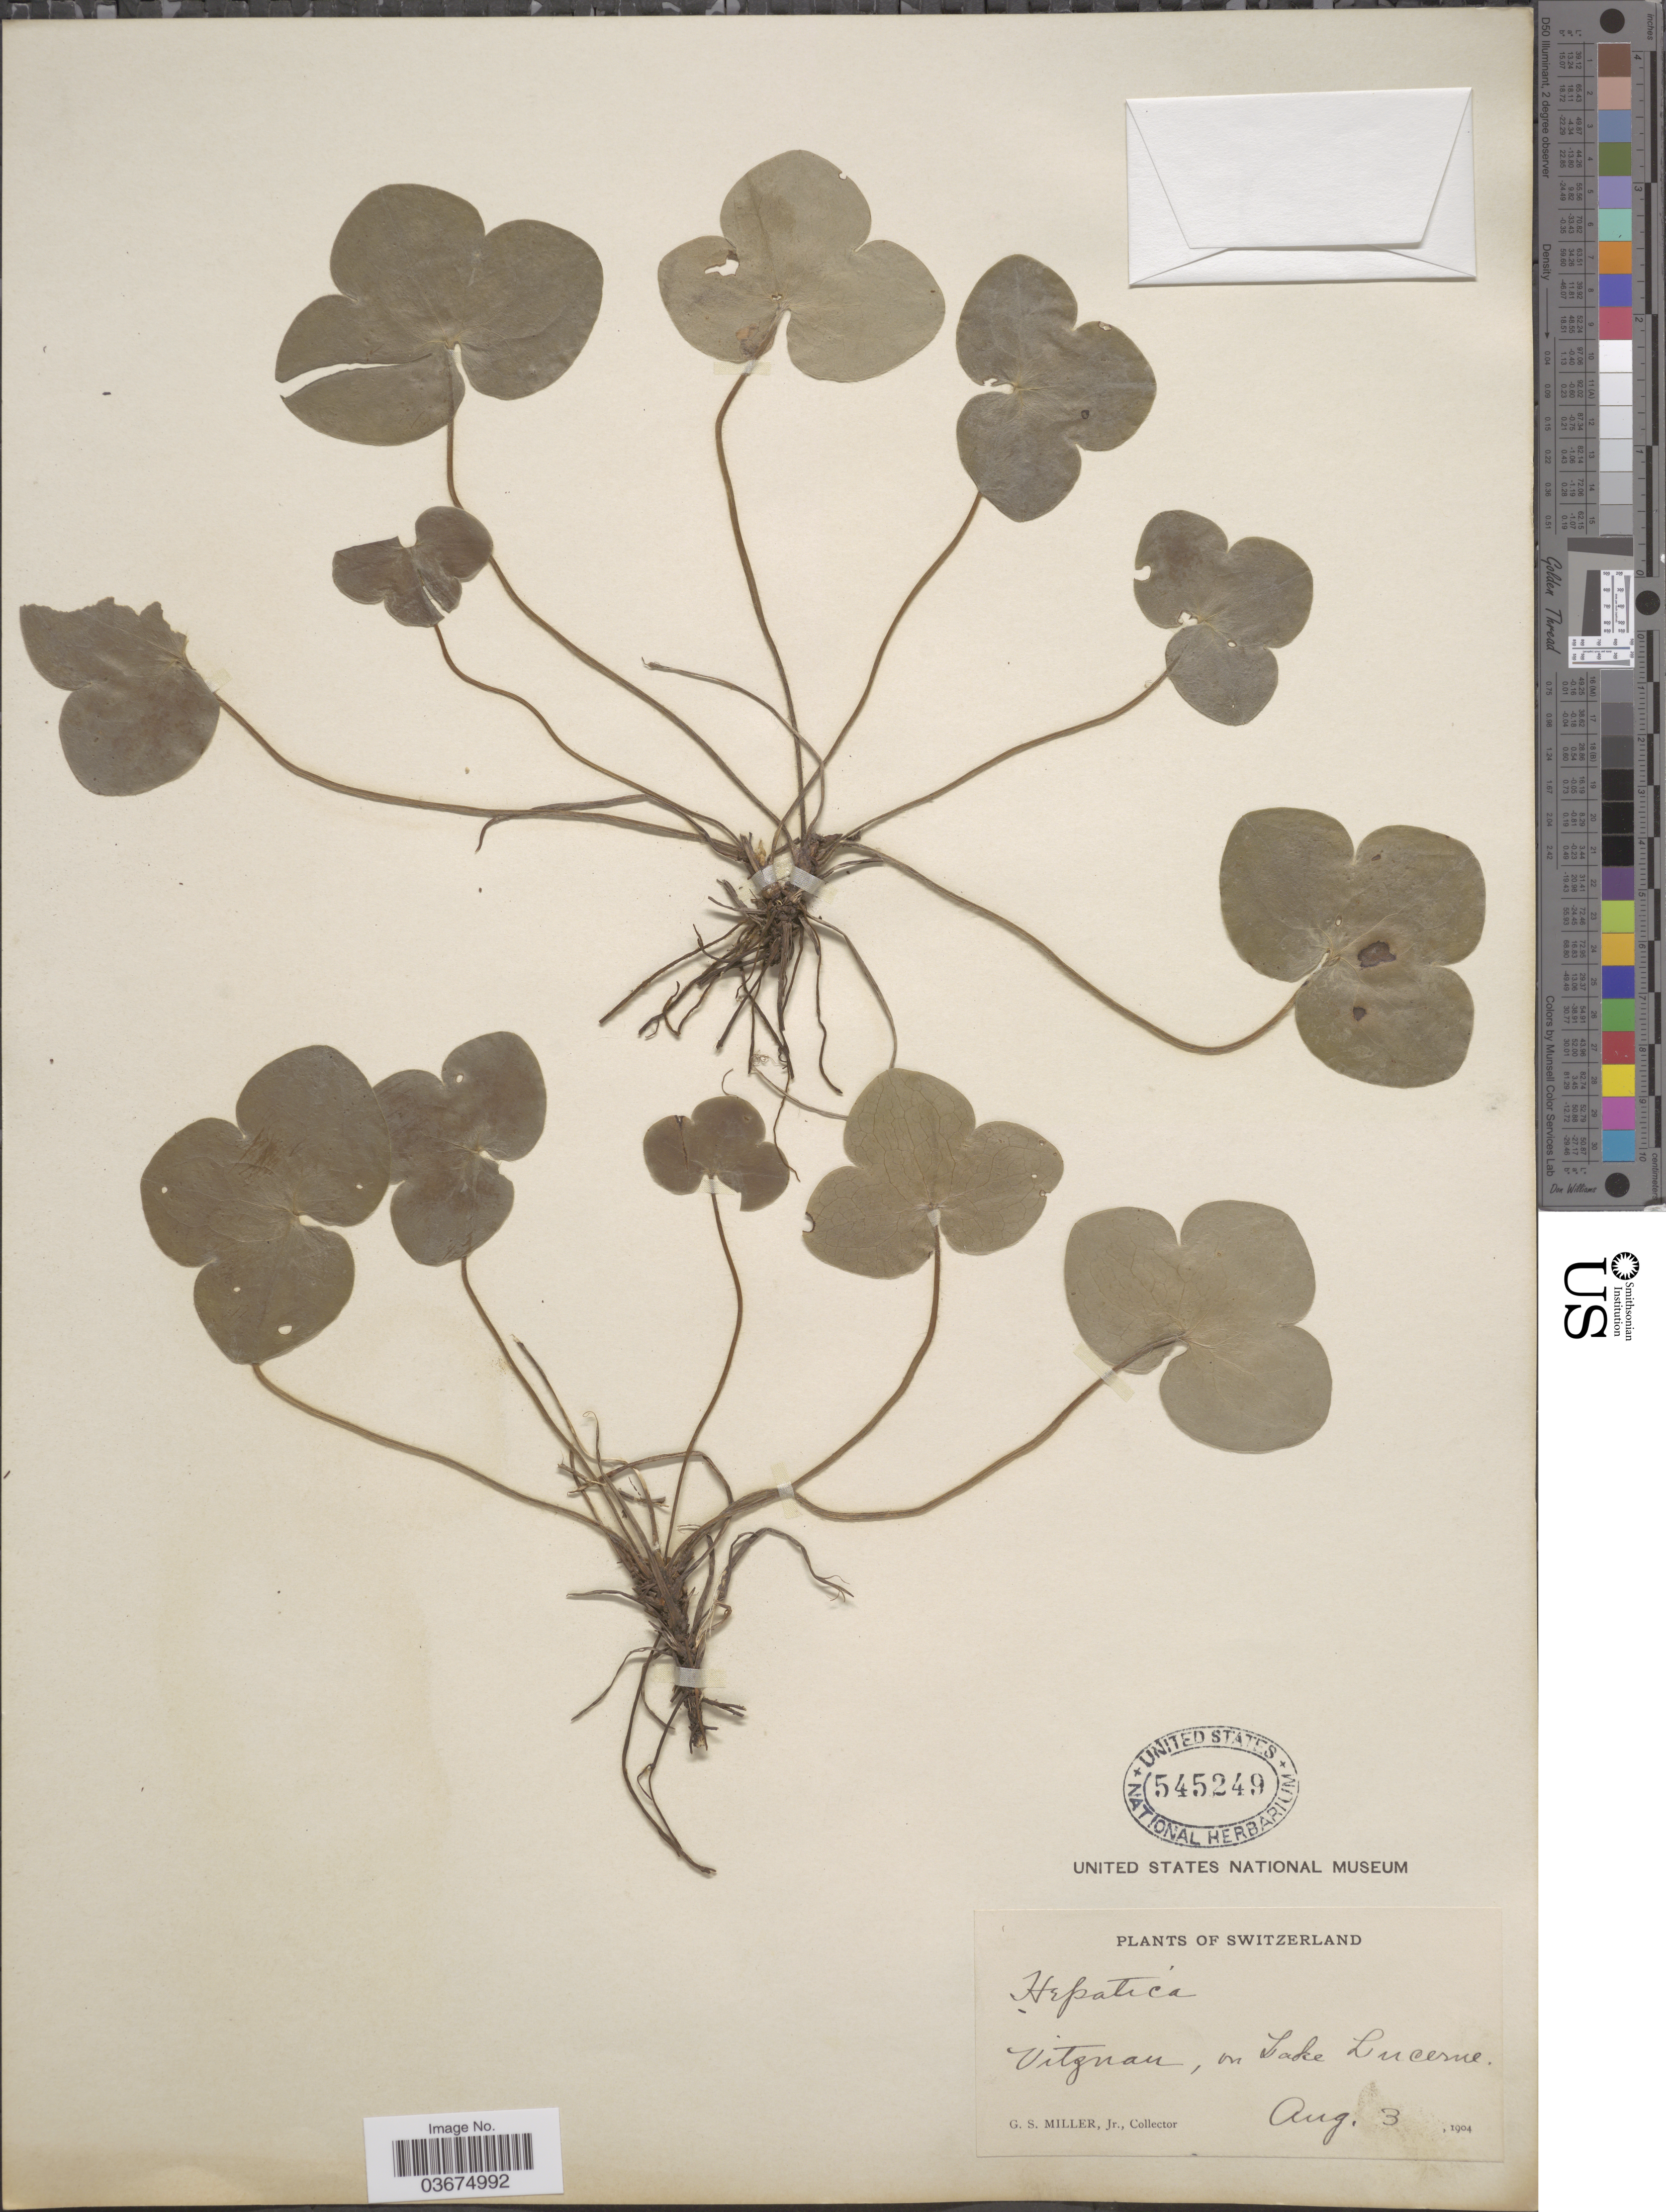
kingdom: Plantae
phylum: Tracheophyta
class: Magnoliopsida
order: Ranunculales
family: Ranunculaceae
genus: Hepatica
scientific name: Hepatica sp.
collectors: G. S. Miller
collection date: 1904-08-03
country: Switzerland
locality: Vitznan, on Lake Lucerne.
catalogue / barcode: US 545249